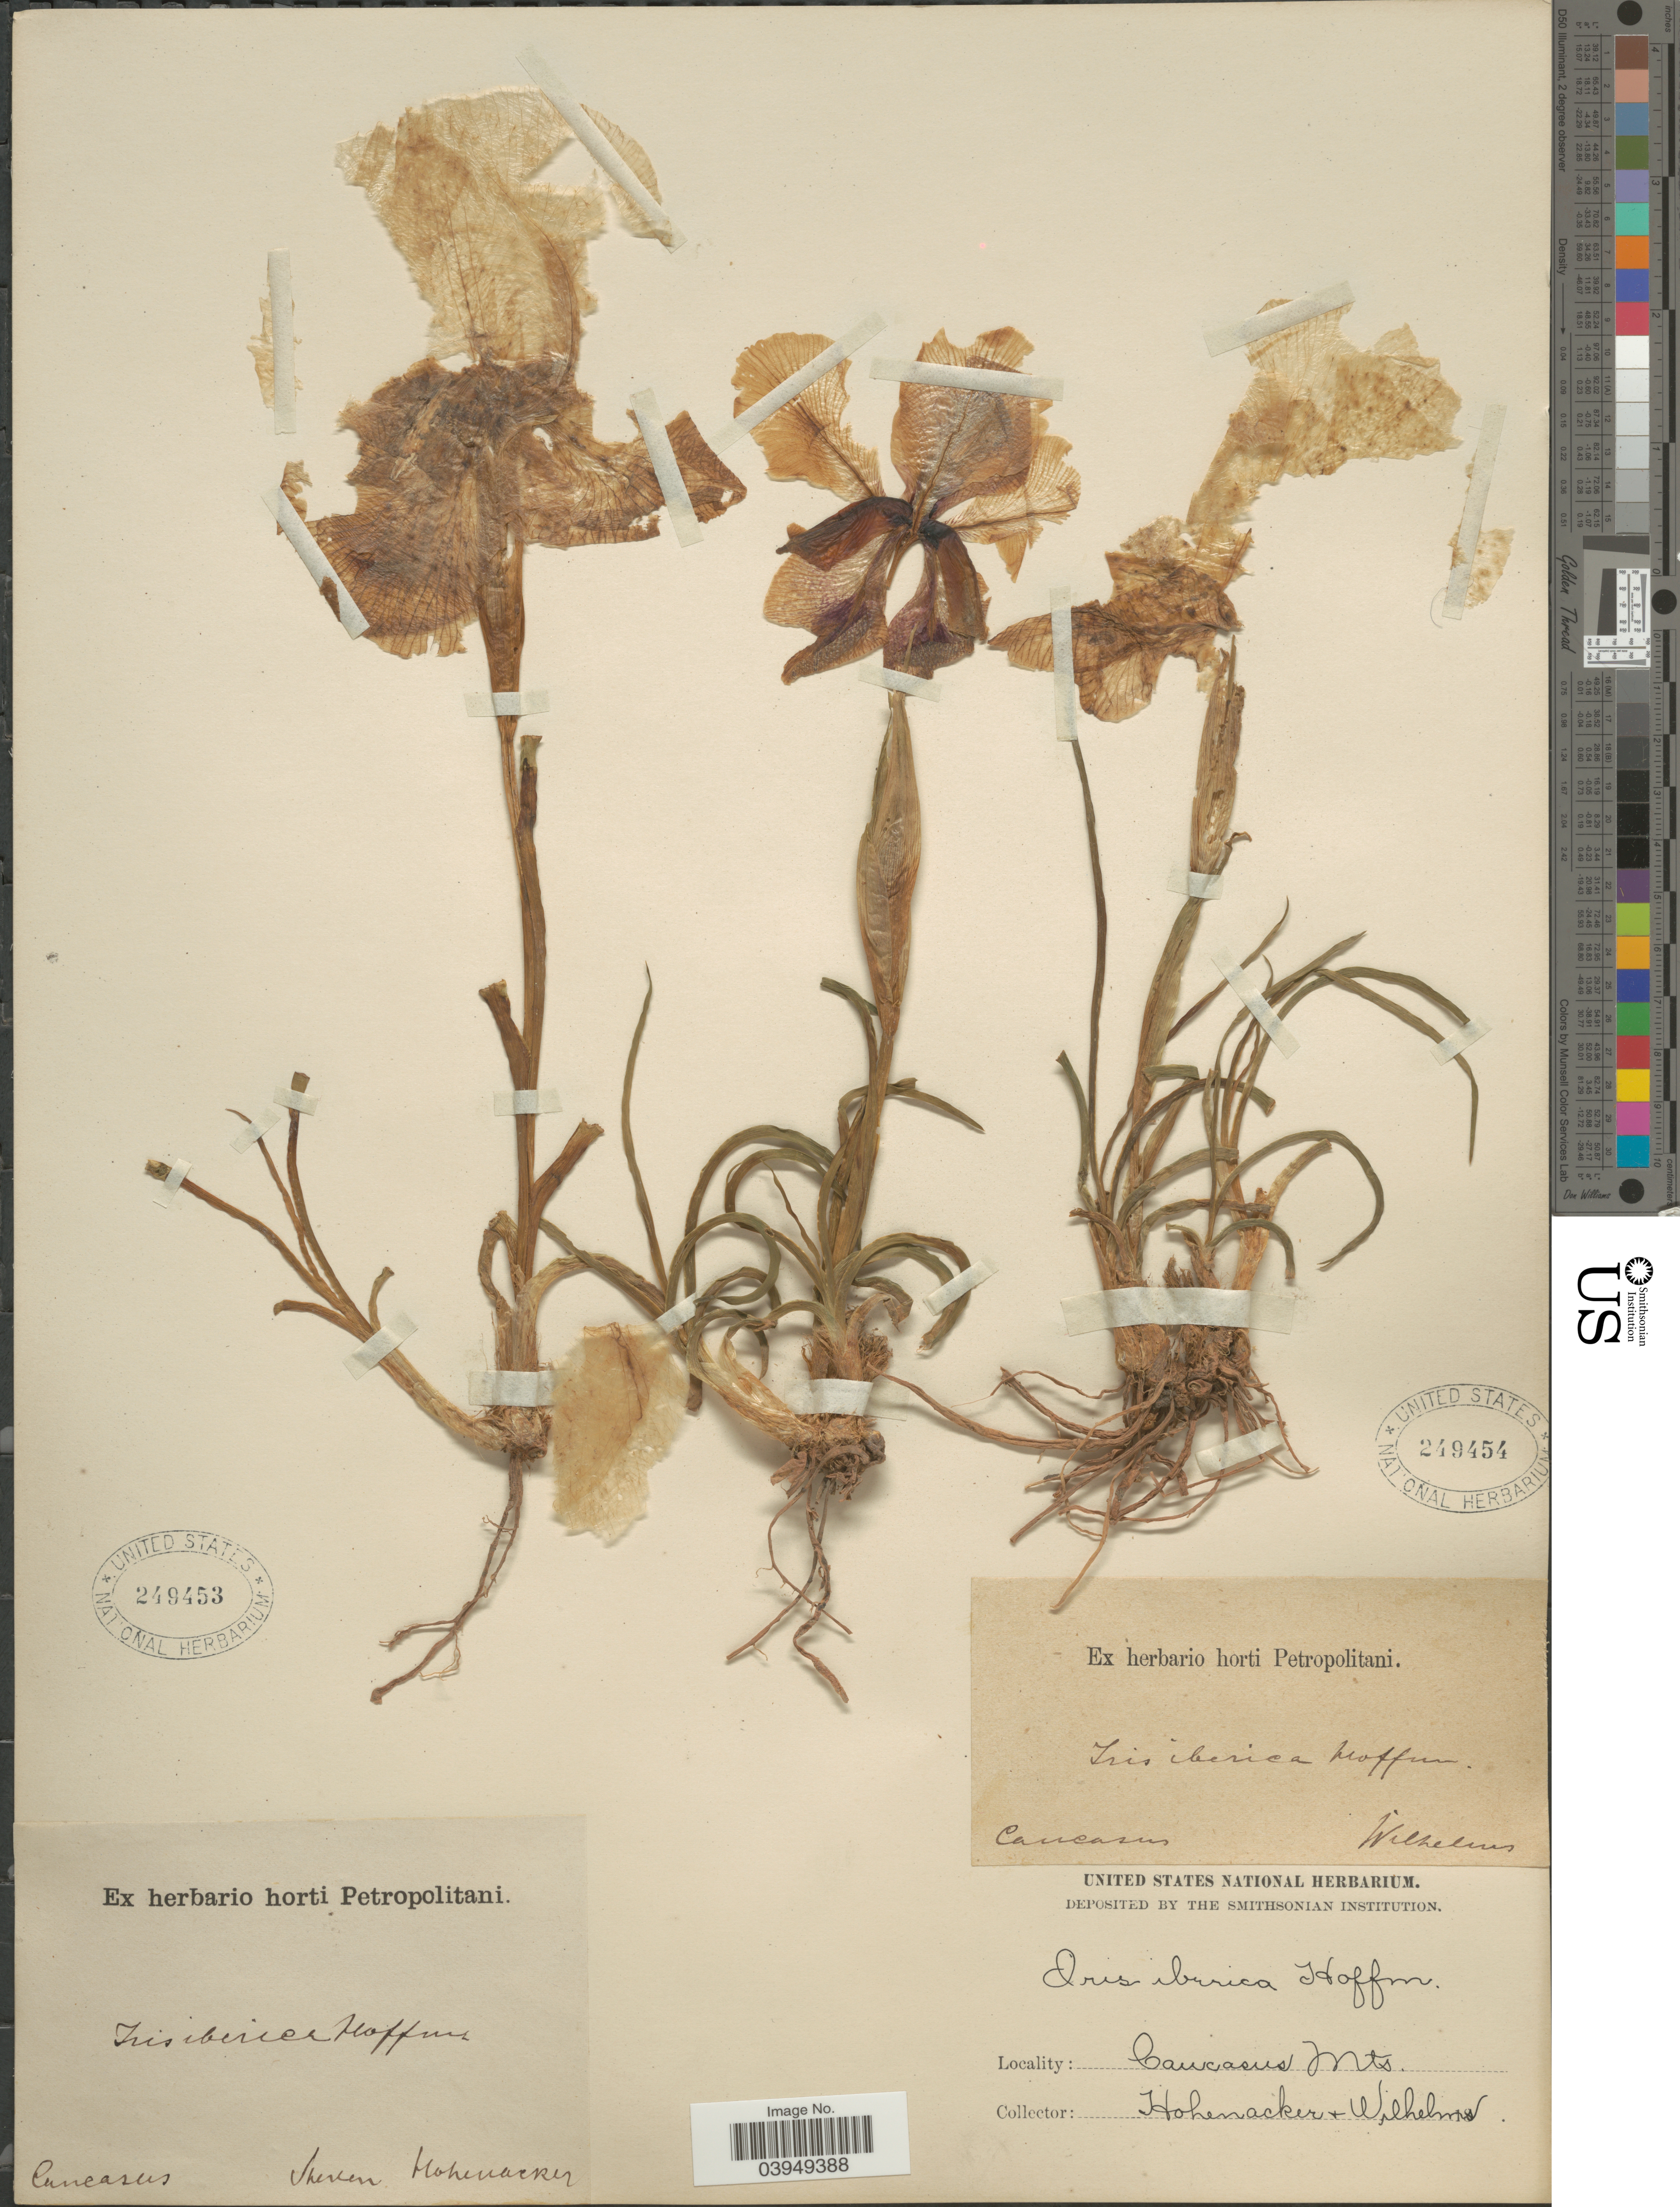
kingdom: Plantae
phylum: Tracheophyta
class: Liliopsida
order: Asparagales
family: Iridaceae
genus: Iris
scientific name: Iris iberica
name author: Steven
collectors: -- Steven & Hohenacker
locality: Caucasus. Caucasus Mts.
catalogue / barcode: US 249453